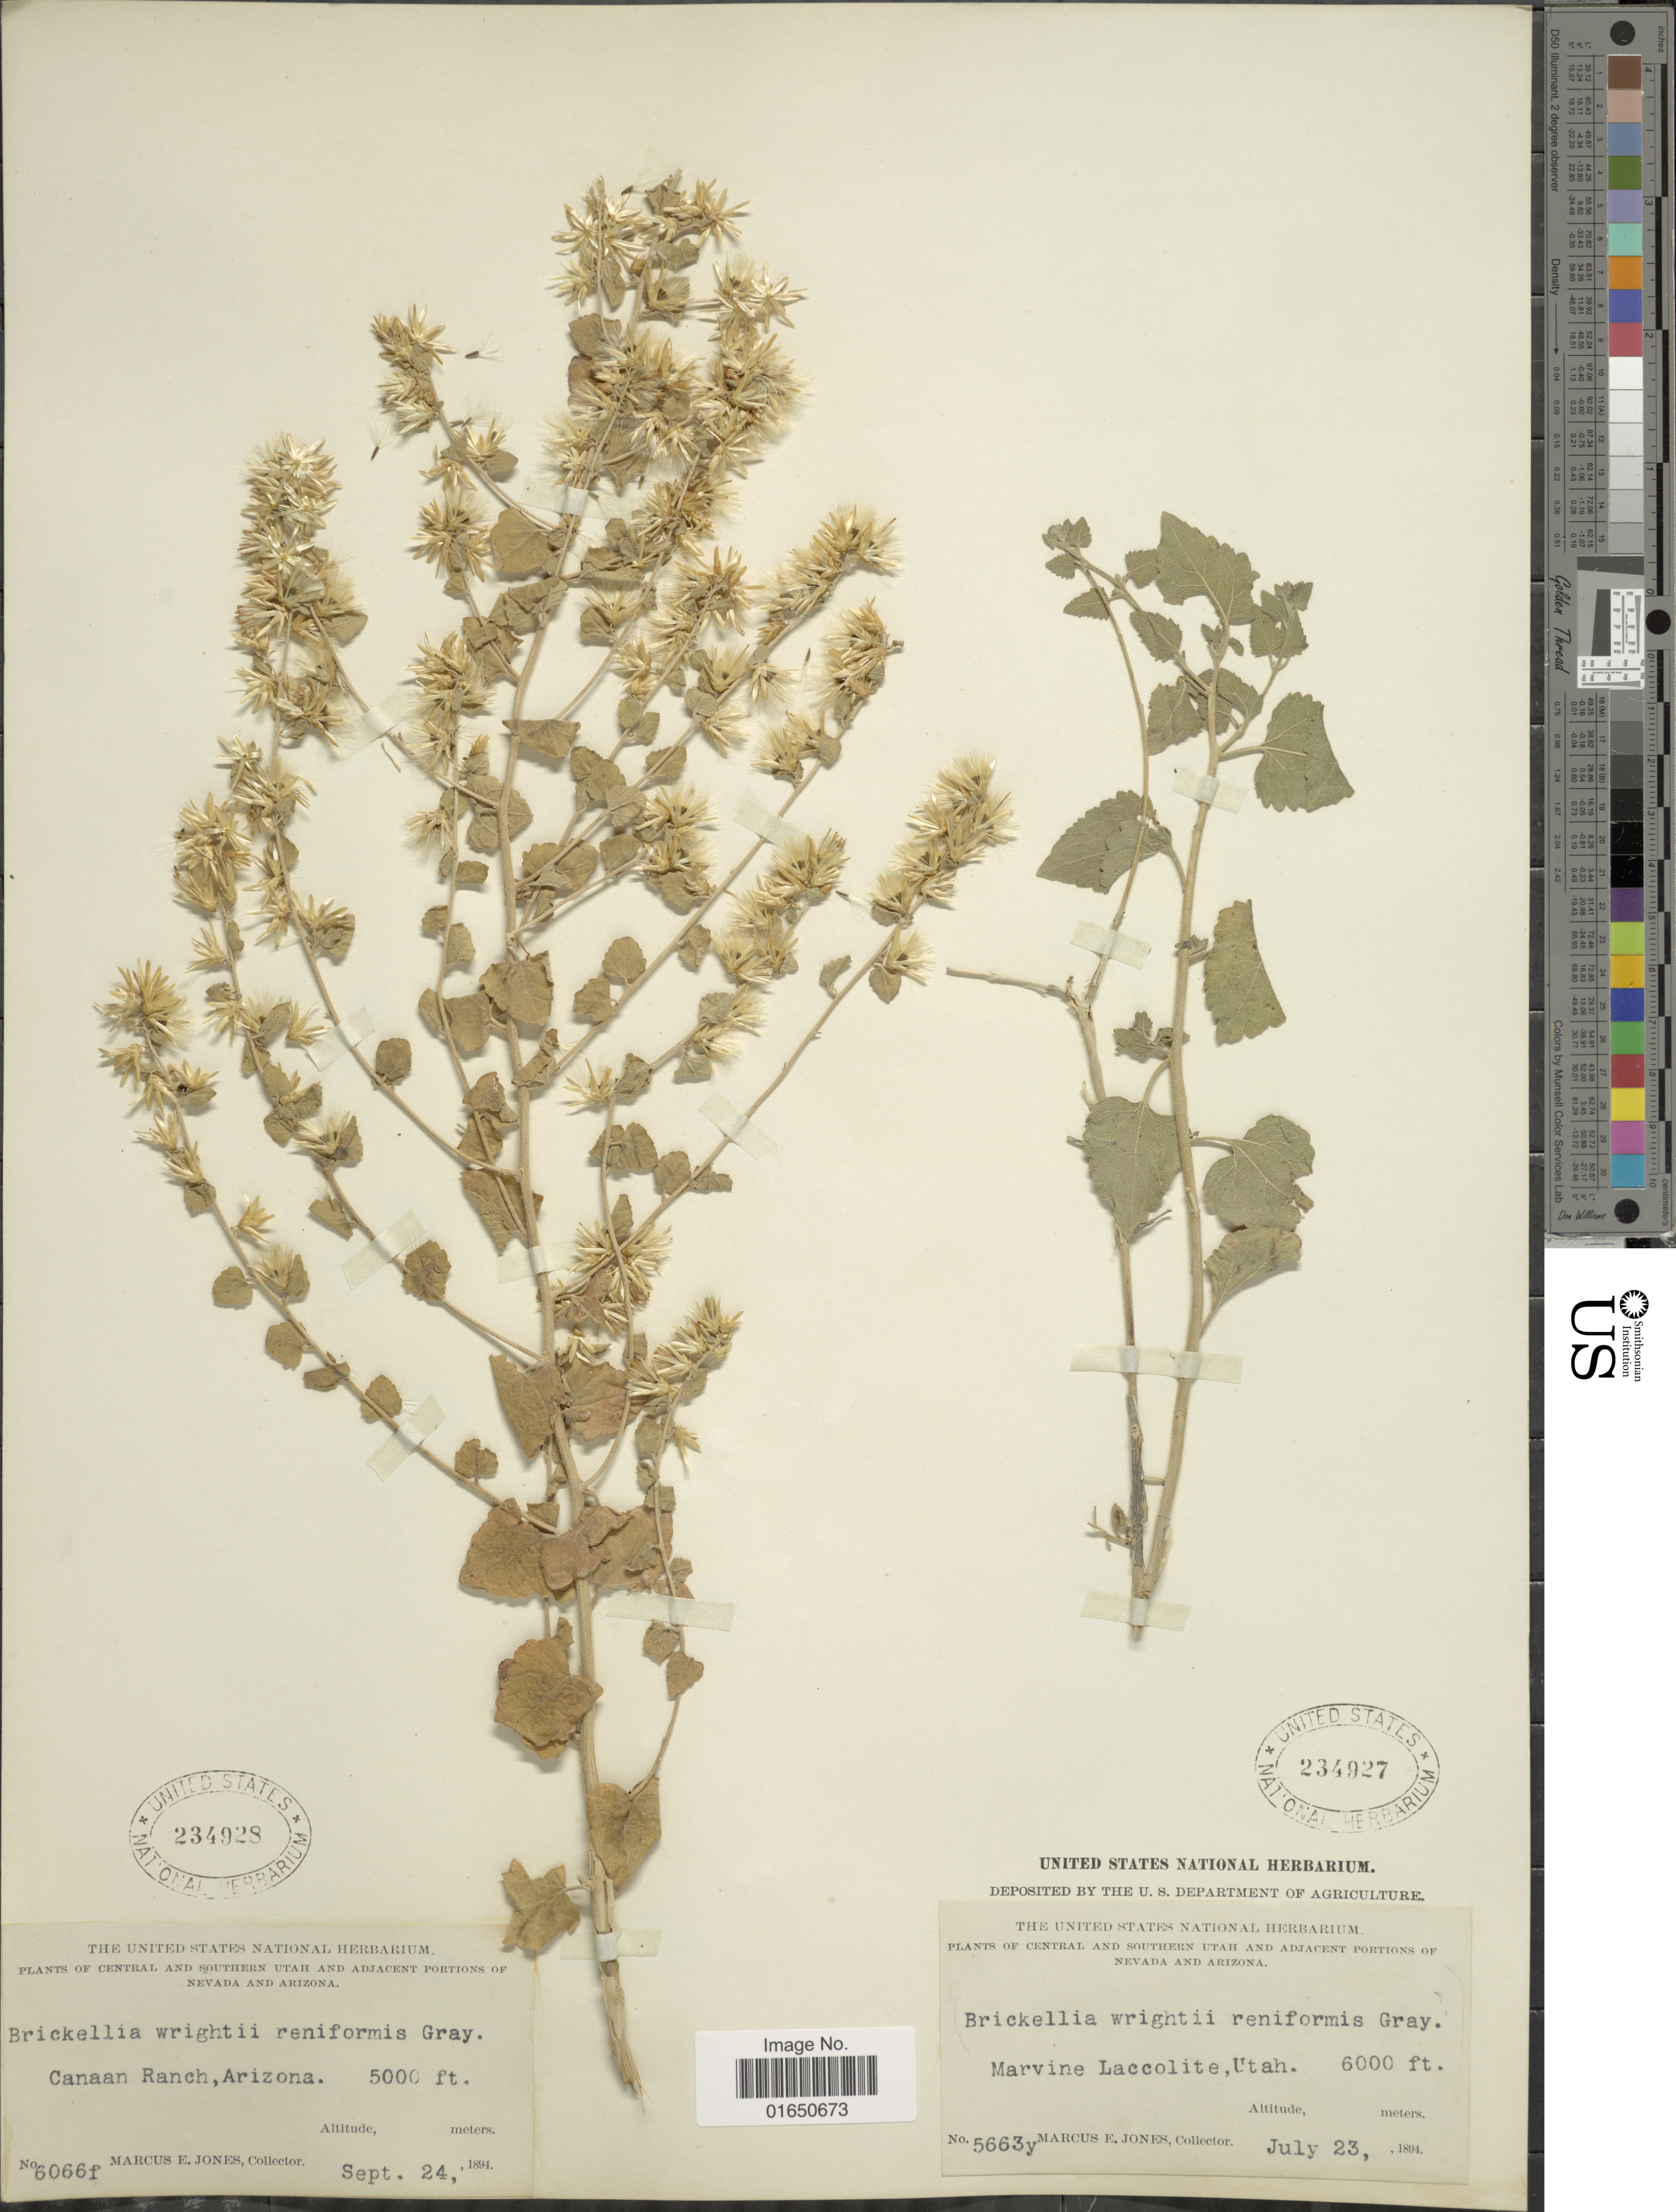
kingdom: Plantae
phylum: Tracheophyta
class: Magnoliopsida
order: Asterales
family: Asteraceae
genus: Brickellia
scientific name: Brickellia californica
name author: (Torr. & A. Gray) A. Gray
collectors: M. E. Jones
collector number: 6066f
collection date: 1894-09-24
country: United States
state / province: Arizona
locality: Canaan Ranch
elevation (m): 1524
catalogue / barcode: US 234928-2